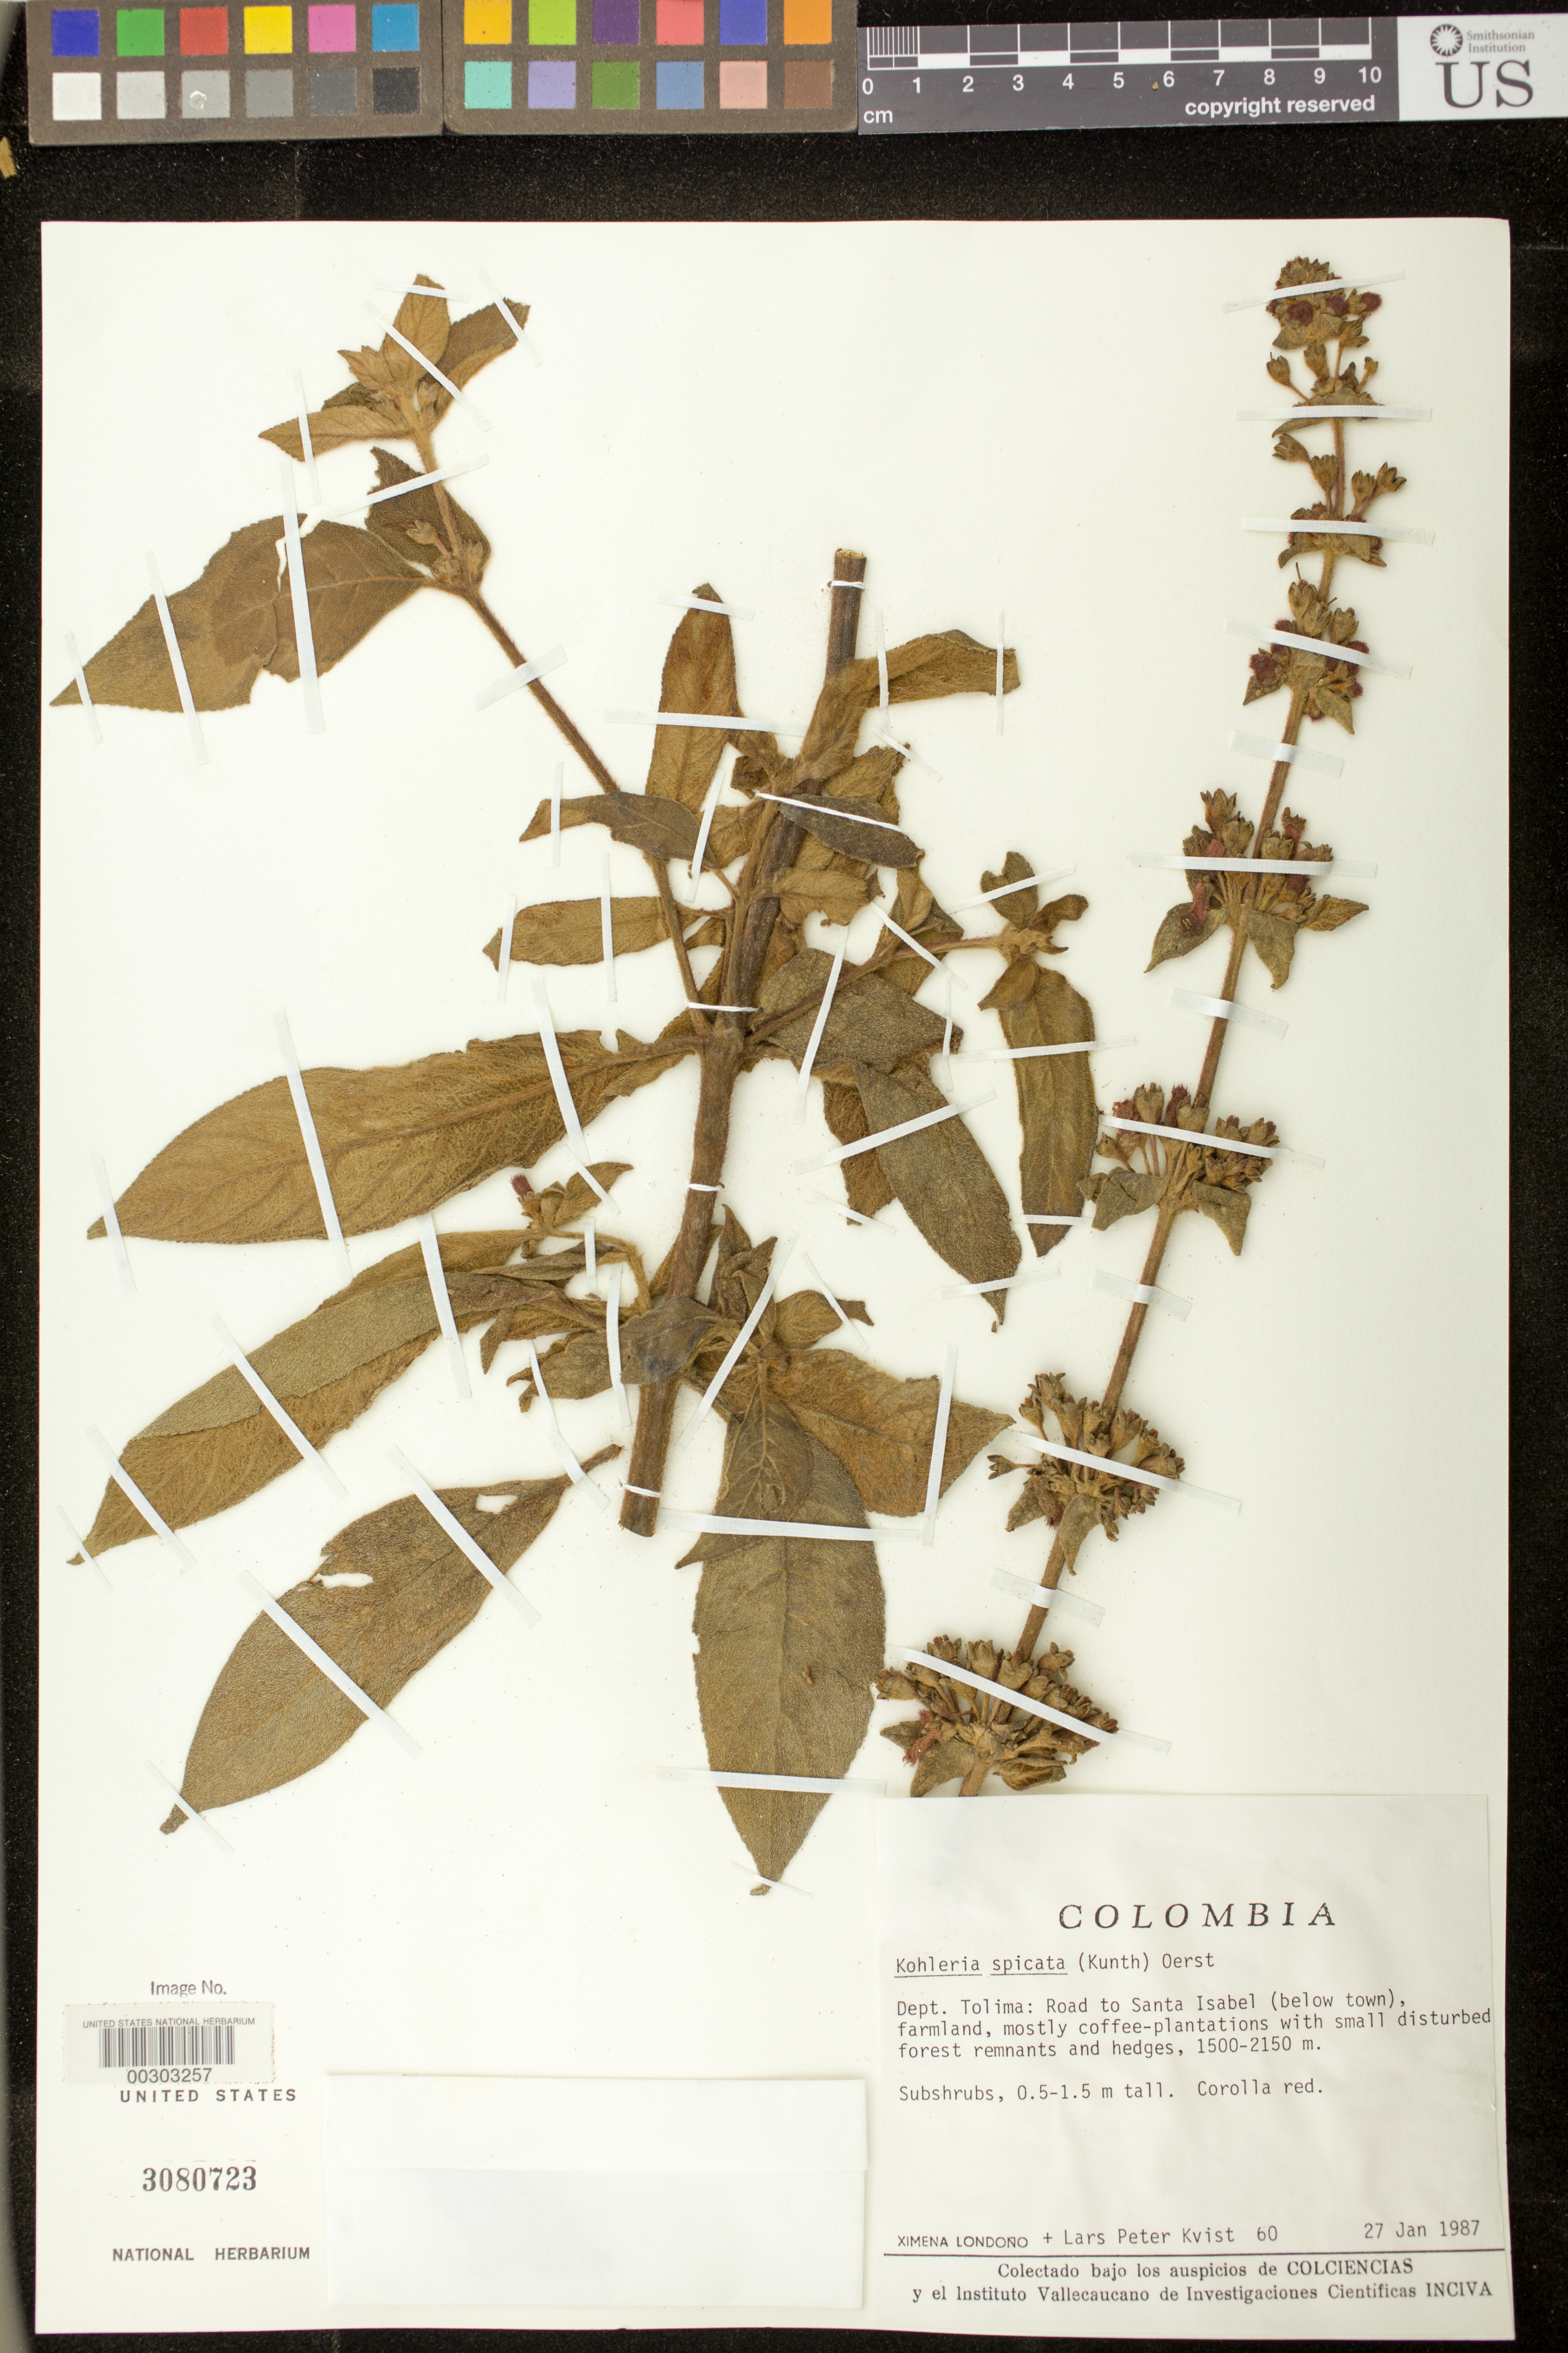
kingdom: Plantae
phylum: Tracheophyta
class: Magnoliopsida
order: Lamiales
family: Gesneriaceae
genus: Kohleria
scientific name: Kohleria spicata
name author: (Kunth) Oerst.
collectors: X. Londoño & L. P. Kvist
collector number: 60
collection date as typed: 27 Jan 1987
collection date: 1987-01-27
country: Colombia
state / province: Tolima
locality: Road to Santa Isabel (below town)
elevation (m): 1500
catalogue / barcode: US 3080723